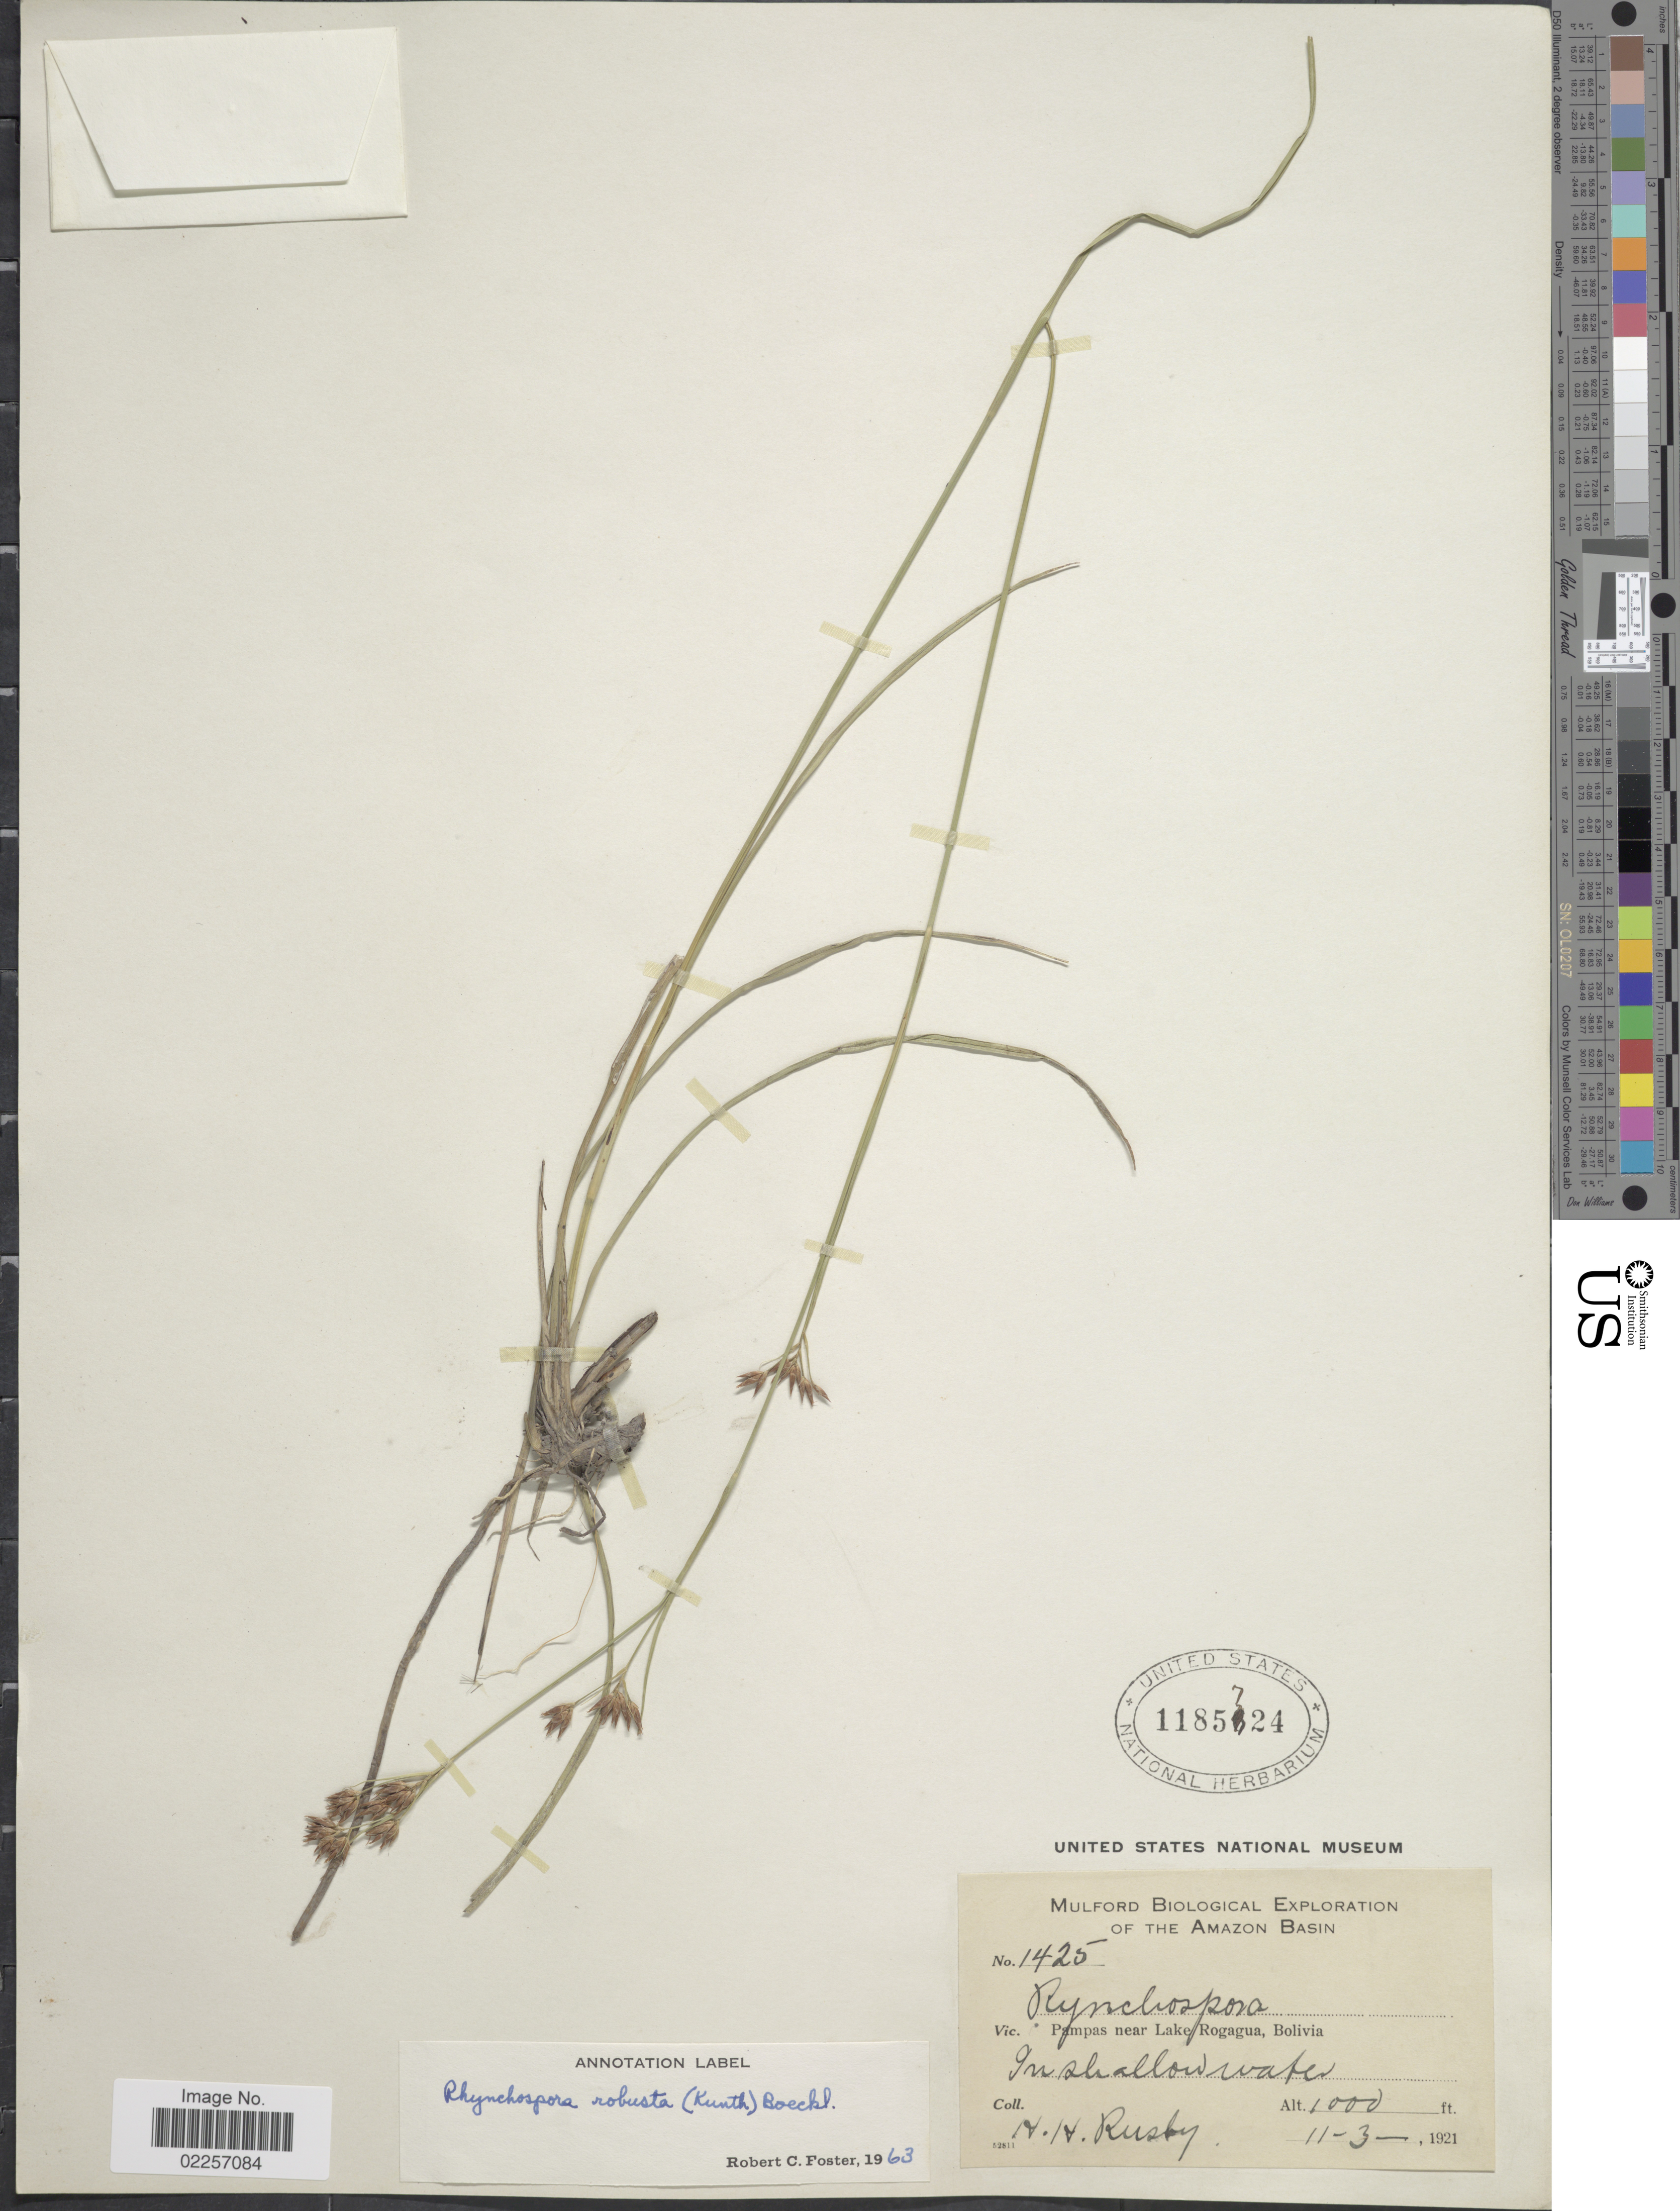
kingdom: Plantae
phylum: Tracheophyta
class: Liliopsida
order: Poales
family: Cyperaceae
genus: Rhynchospora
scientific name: Rhynchospora robusta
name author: (Kunth) Boeckeler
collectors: H. H. Rusby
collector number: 1425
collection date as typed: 11-3-1921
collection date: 1921-11-03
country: Bolivia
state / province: Beni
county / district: José Ballivián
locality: Pampas near Lake Rogagua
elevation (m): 305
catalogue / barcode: US 1185724